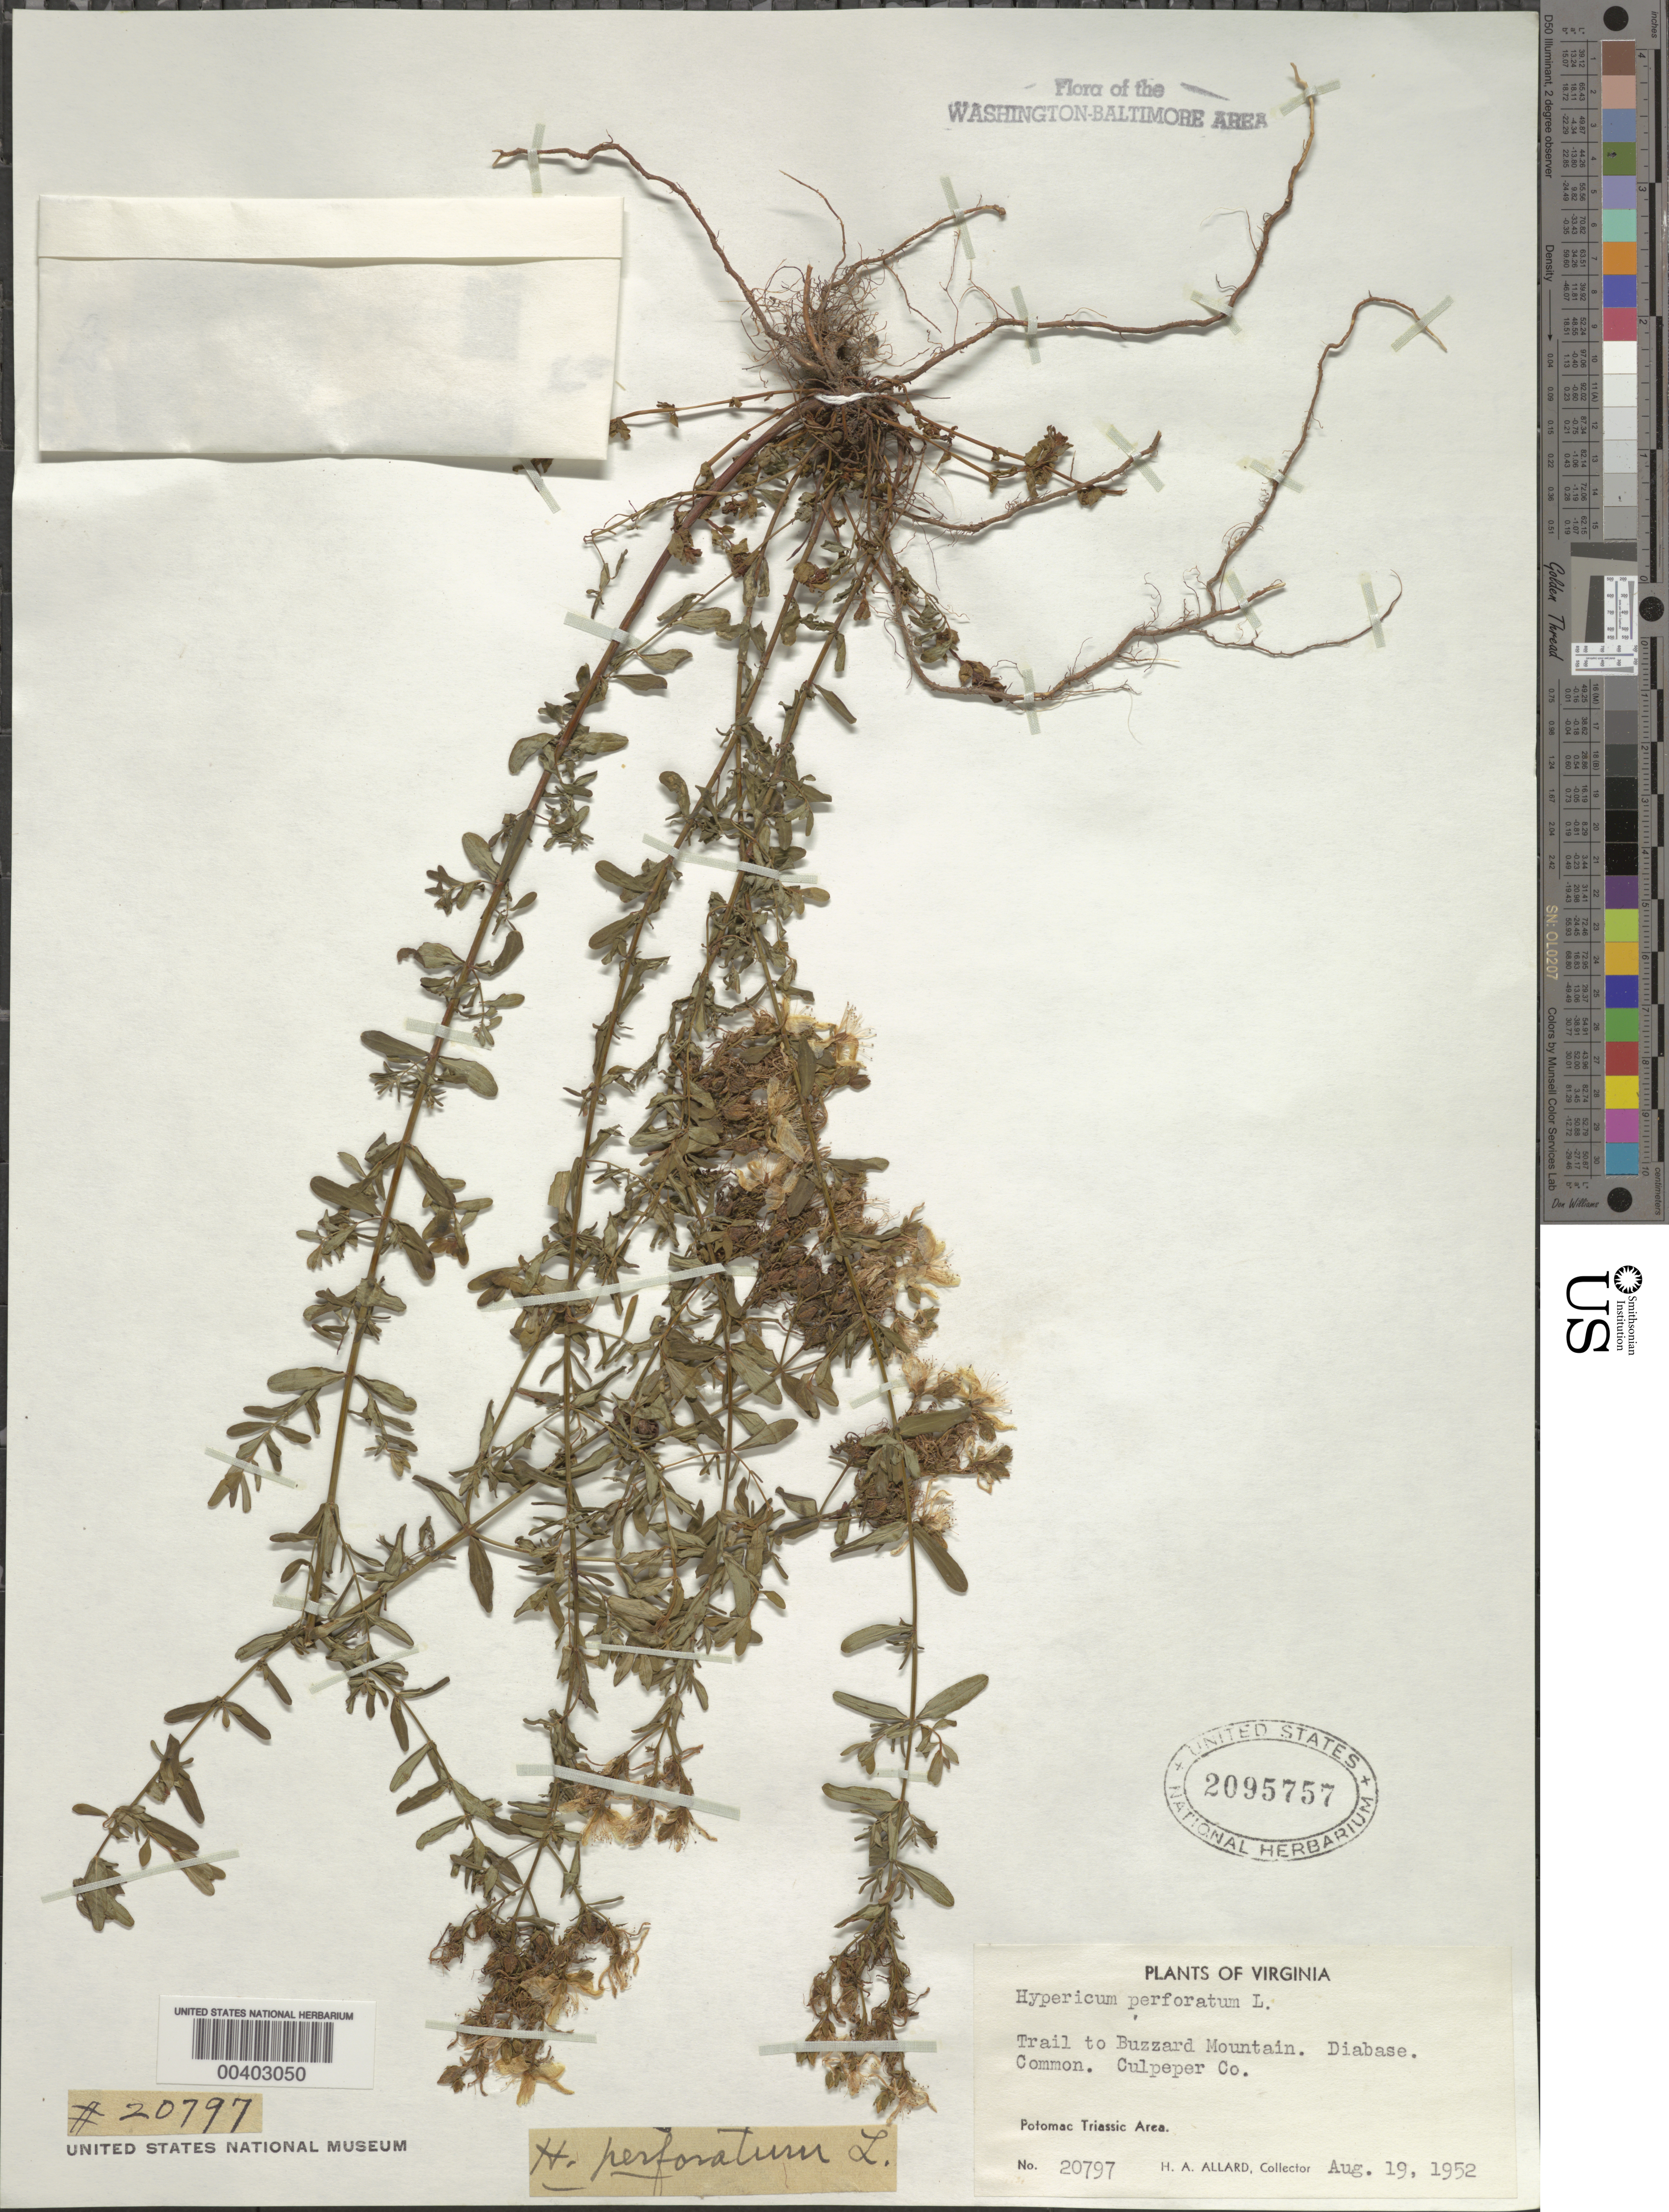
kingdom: Plantae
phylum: Tracheophyta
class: Magnoliopsida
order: Malpighiales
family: Hypericaceae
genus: Hypericum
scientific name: Hypericum perforatum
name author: L.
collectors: H. A. Allard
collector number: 20797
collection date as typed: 19 Aug 1952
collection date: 1952-08-19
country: United States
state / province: Virginia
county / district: Culpeper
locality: Buzzard Mountain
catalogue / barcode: US 2095757